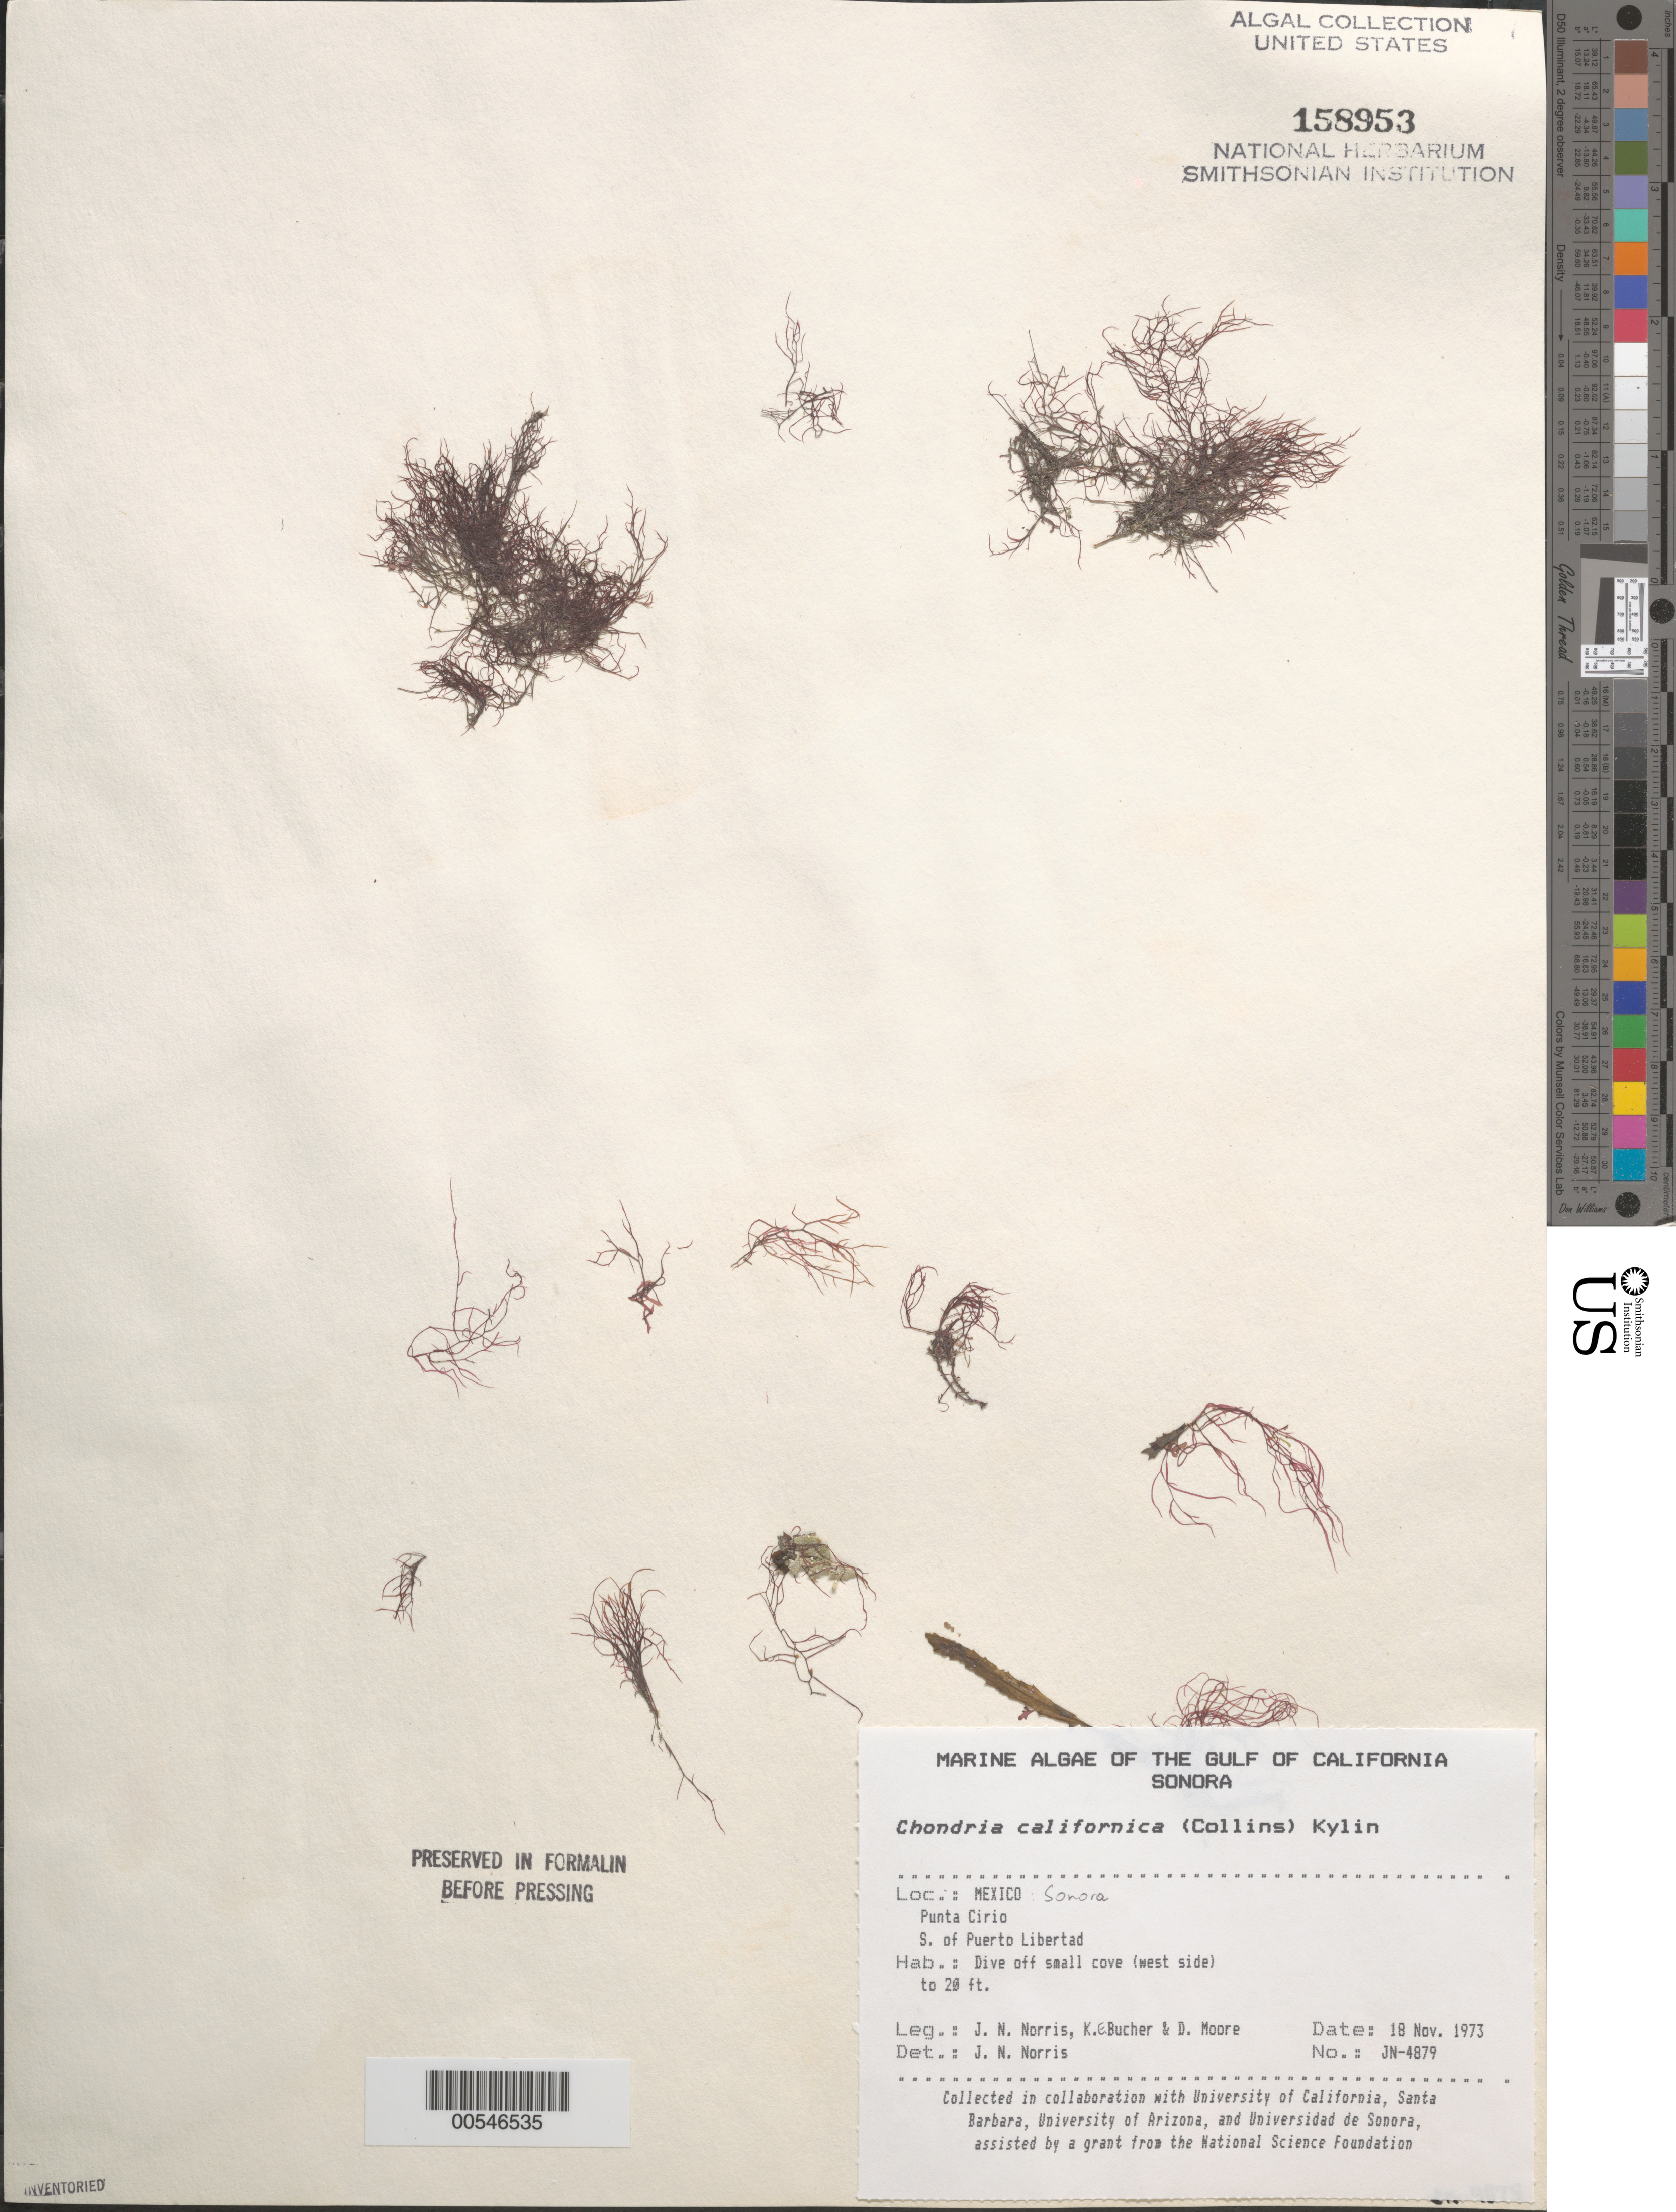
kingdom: Plantae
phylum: Rhodophyta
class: Florideophyceae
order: Ceramiales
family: Rhodomelaceae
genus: Chondria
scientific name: Chondria acrorhizophora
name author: Setch. & N.L. Gardner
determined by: Algae name updating Project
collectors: J. N. Norris, K. E. Bucher & D. Moore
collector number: JN-4879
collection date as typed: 18 Nov 1973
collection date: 1973-11-18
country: Mexico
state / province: Sonora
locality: Punta Cirio south of Puerto Libertad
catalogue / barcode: US 158953